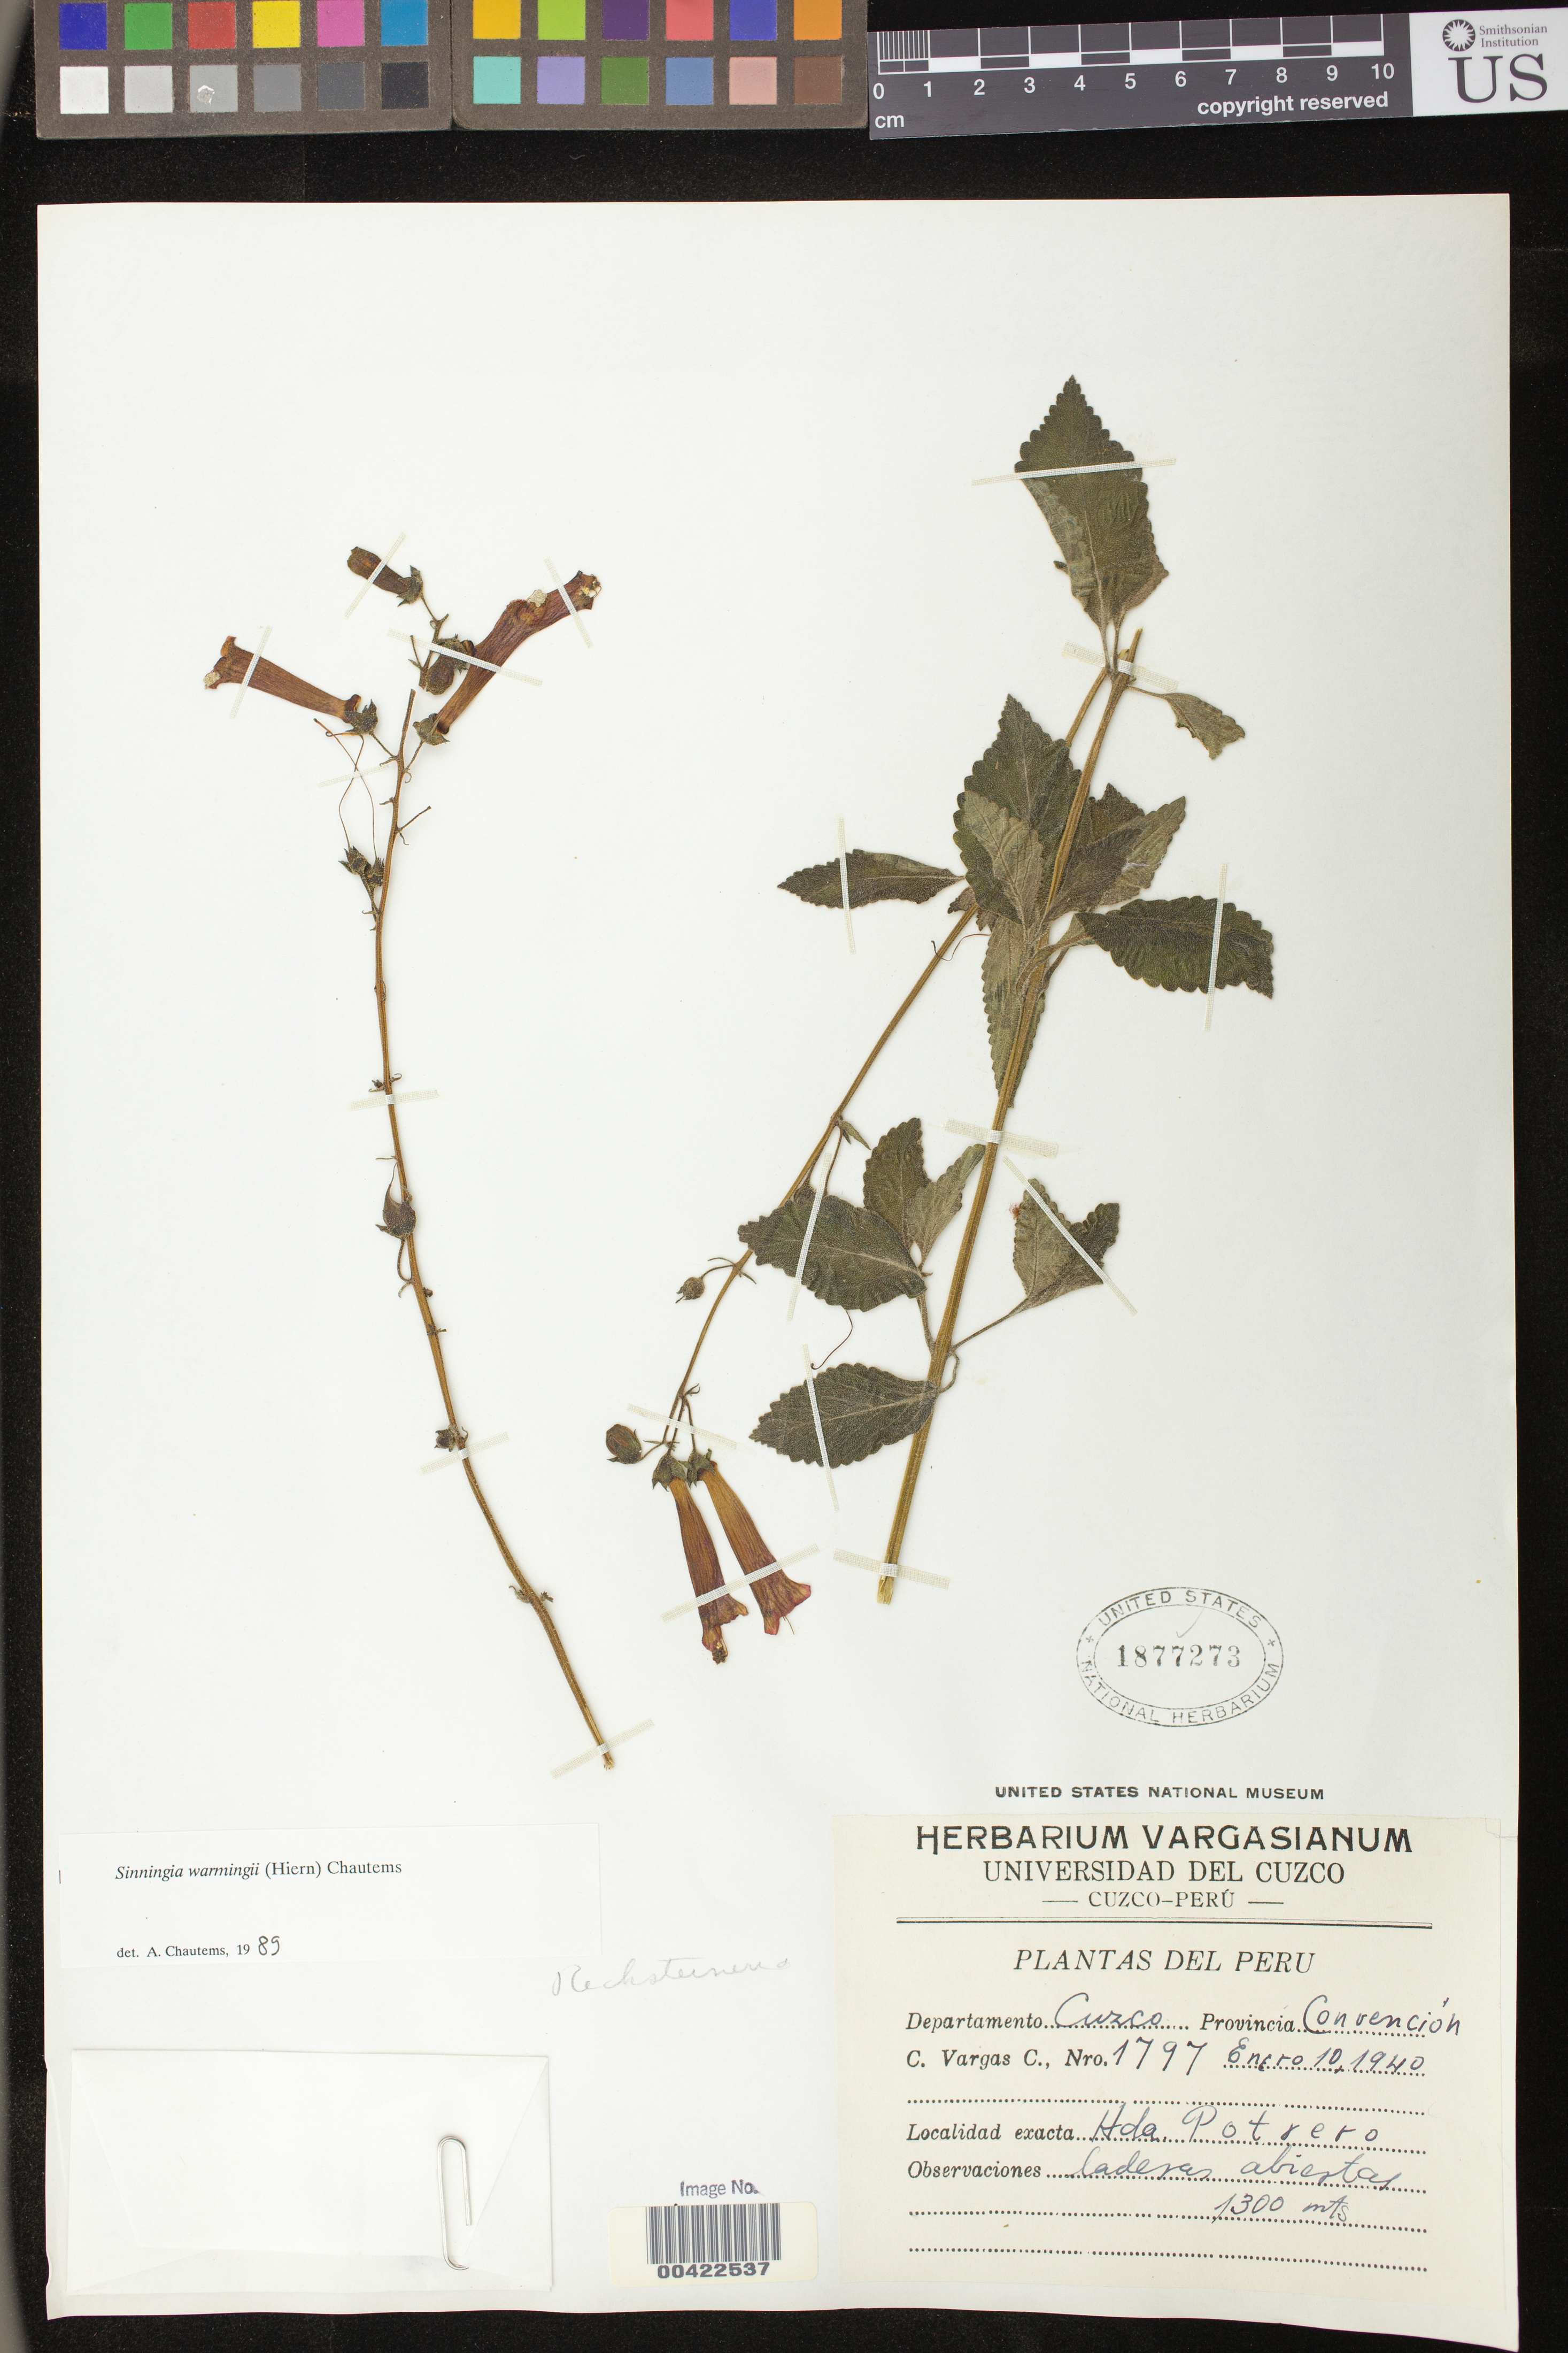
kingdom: Plantae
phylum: Tracheophyta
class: Magnoliopsida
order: Lamiales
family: Gesneriaceae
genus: Sinningia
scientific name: Sinningia warmingii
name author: (Hiern) Chautems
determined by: Chautems, A. P.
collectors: C. Vargas C.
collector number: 1797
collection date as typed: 10 Jan 1940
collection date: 1940-01-10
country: Peru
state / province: Cusco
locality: Prov. Convención, Hda. Potrero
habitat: Laderas abiertas [NY: laderas pedregosas]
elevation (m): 1300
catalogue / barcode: US 1877273